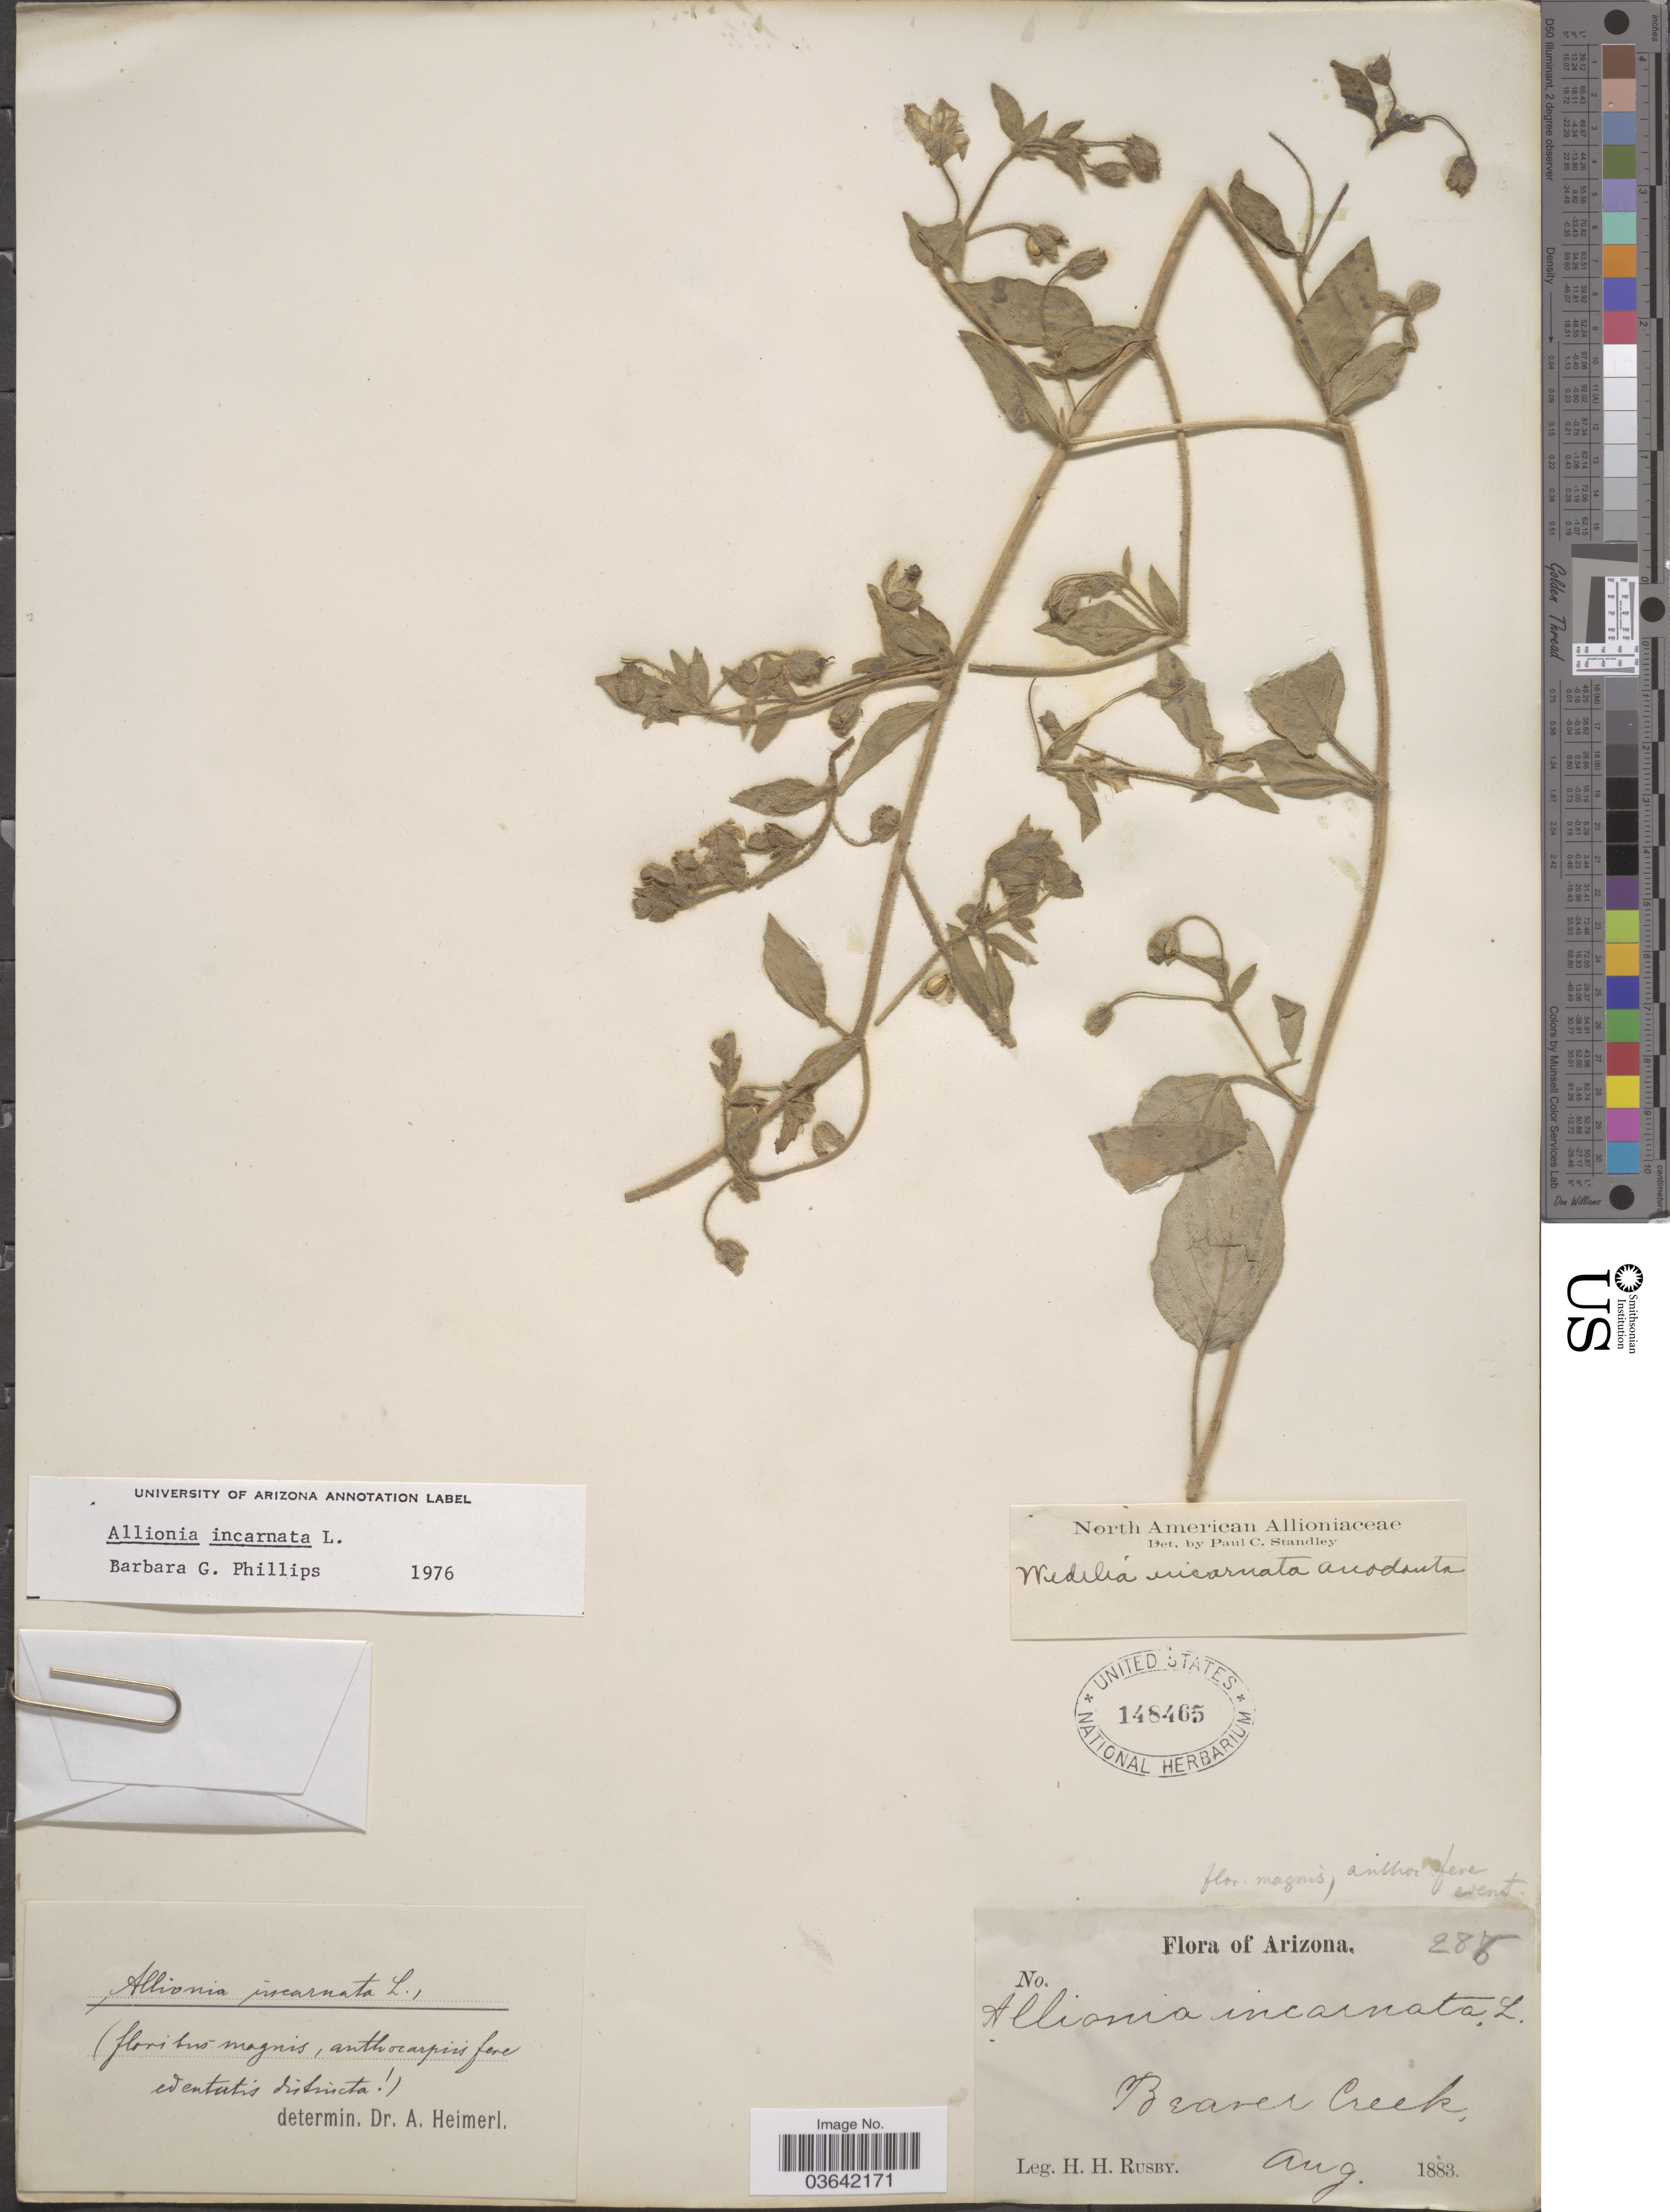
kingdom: Plantae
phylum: Tracheophyta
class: Magnoliopsida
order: Caryophyllales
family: Nyctaginaceae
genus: Allionia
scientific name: Allionia incarnata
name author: L.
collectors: H. H. Rusby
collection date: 1883-08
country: United States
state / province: Arizona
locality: Beaver Creek.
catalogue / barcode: US 148465